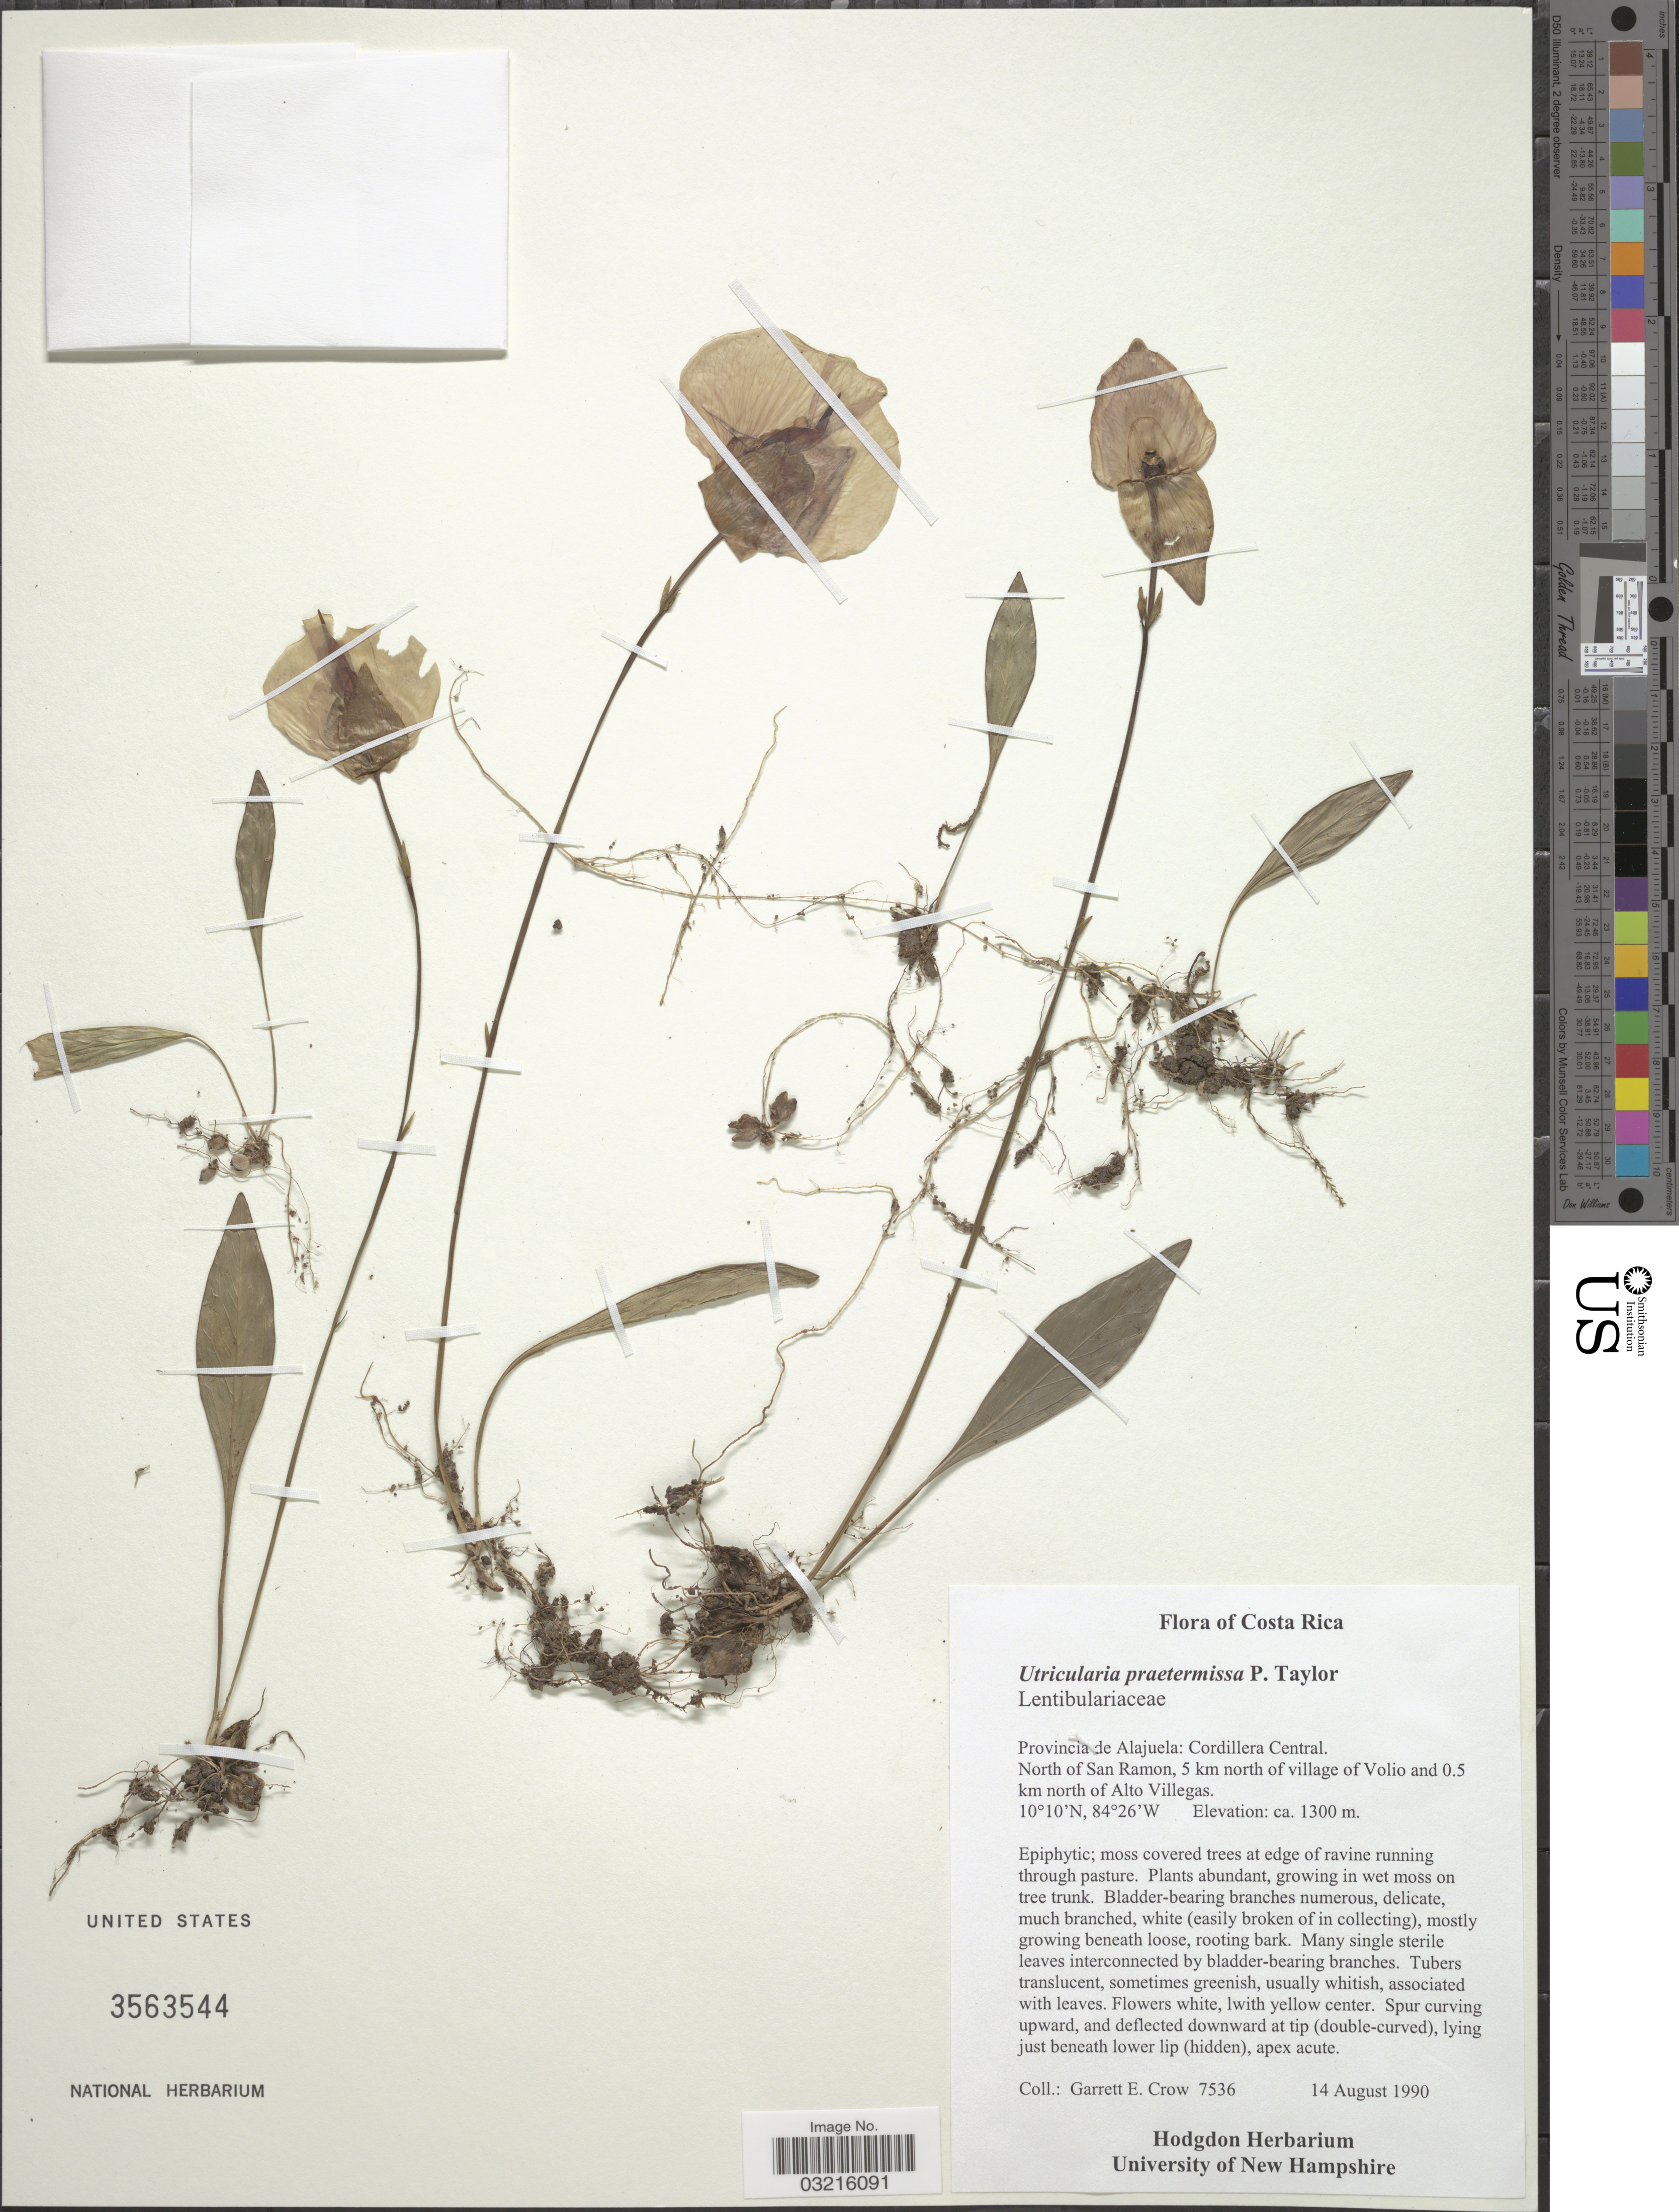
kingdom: Plantae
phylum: Tracheophyta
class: Magnoliopsida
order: Lamiales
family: Lentibulariaceae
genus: Utricularia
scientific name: Utricularia praetermissa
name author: P. Taylor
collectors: G. E. Crow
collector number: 7536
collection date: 1990-08-14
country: Costa Rica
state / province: Alajuela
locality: Cordillera Central. North of San Ramon, 5 km north of village of Volio and 0.5 km north of Alto Villegas.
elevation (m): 1300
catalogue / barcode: US 3563544